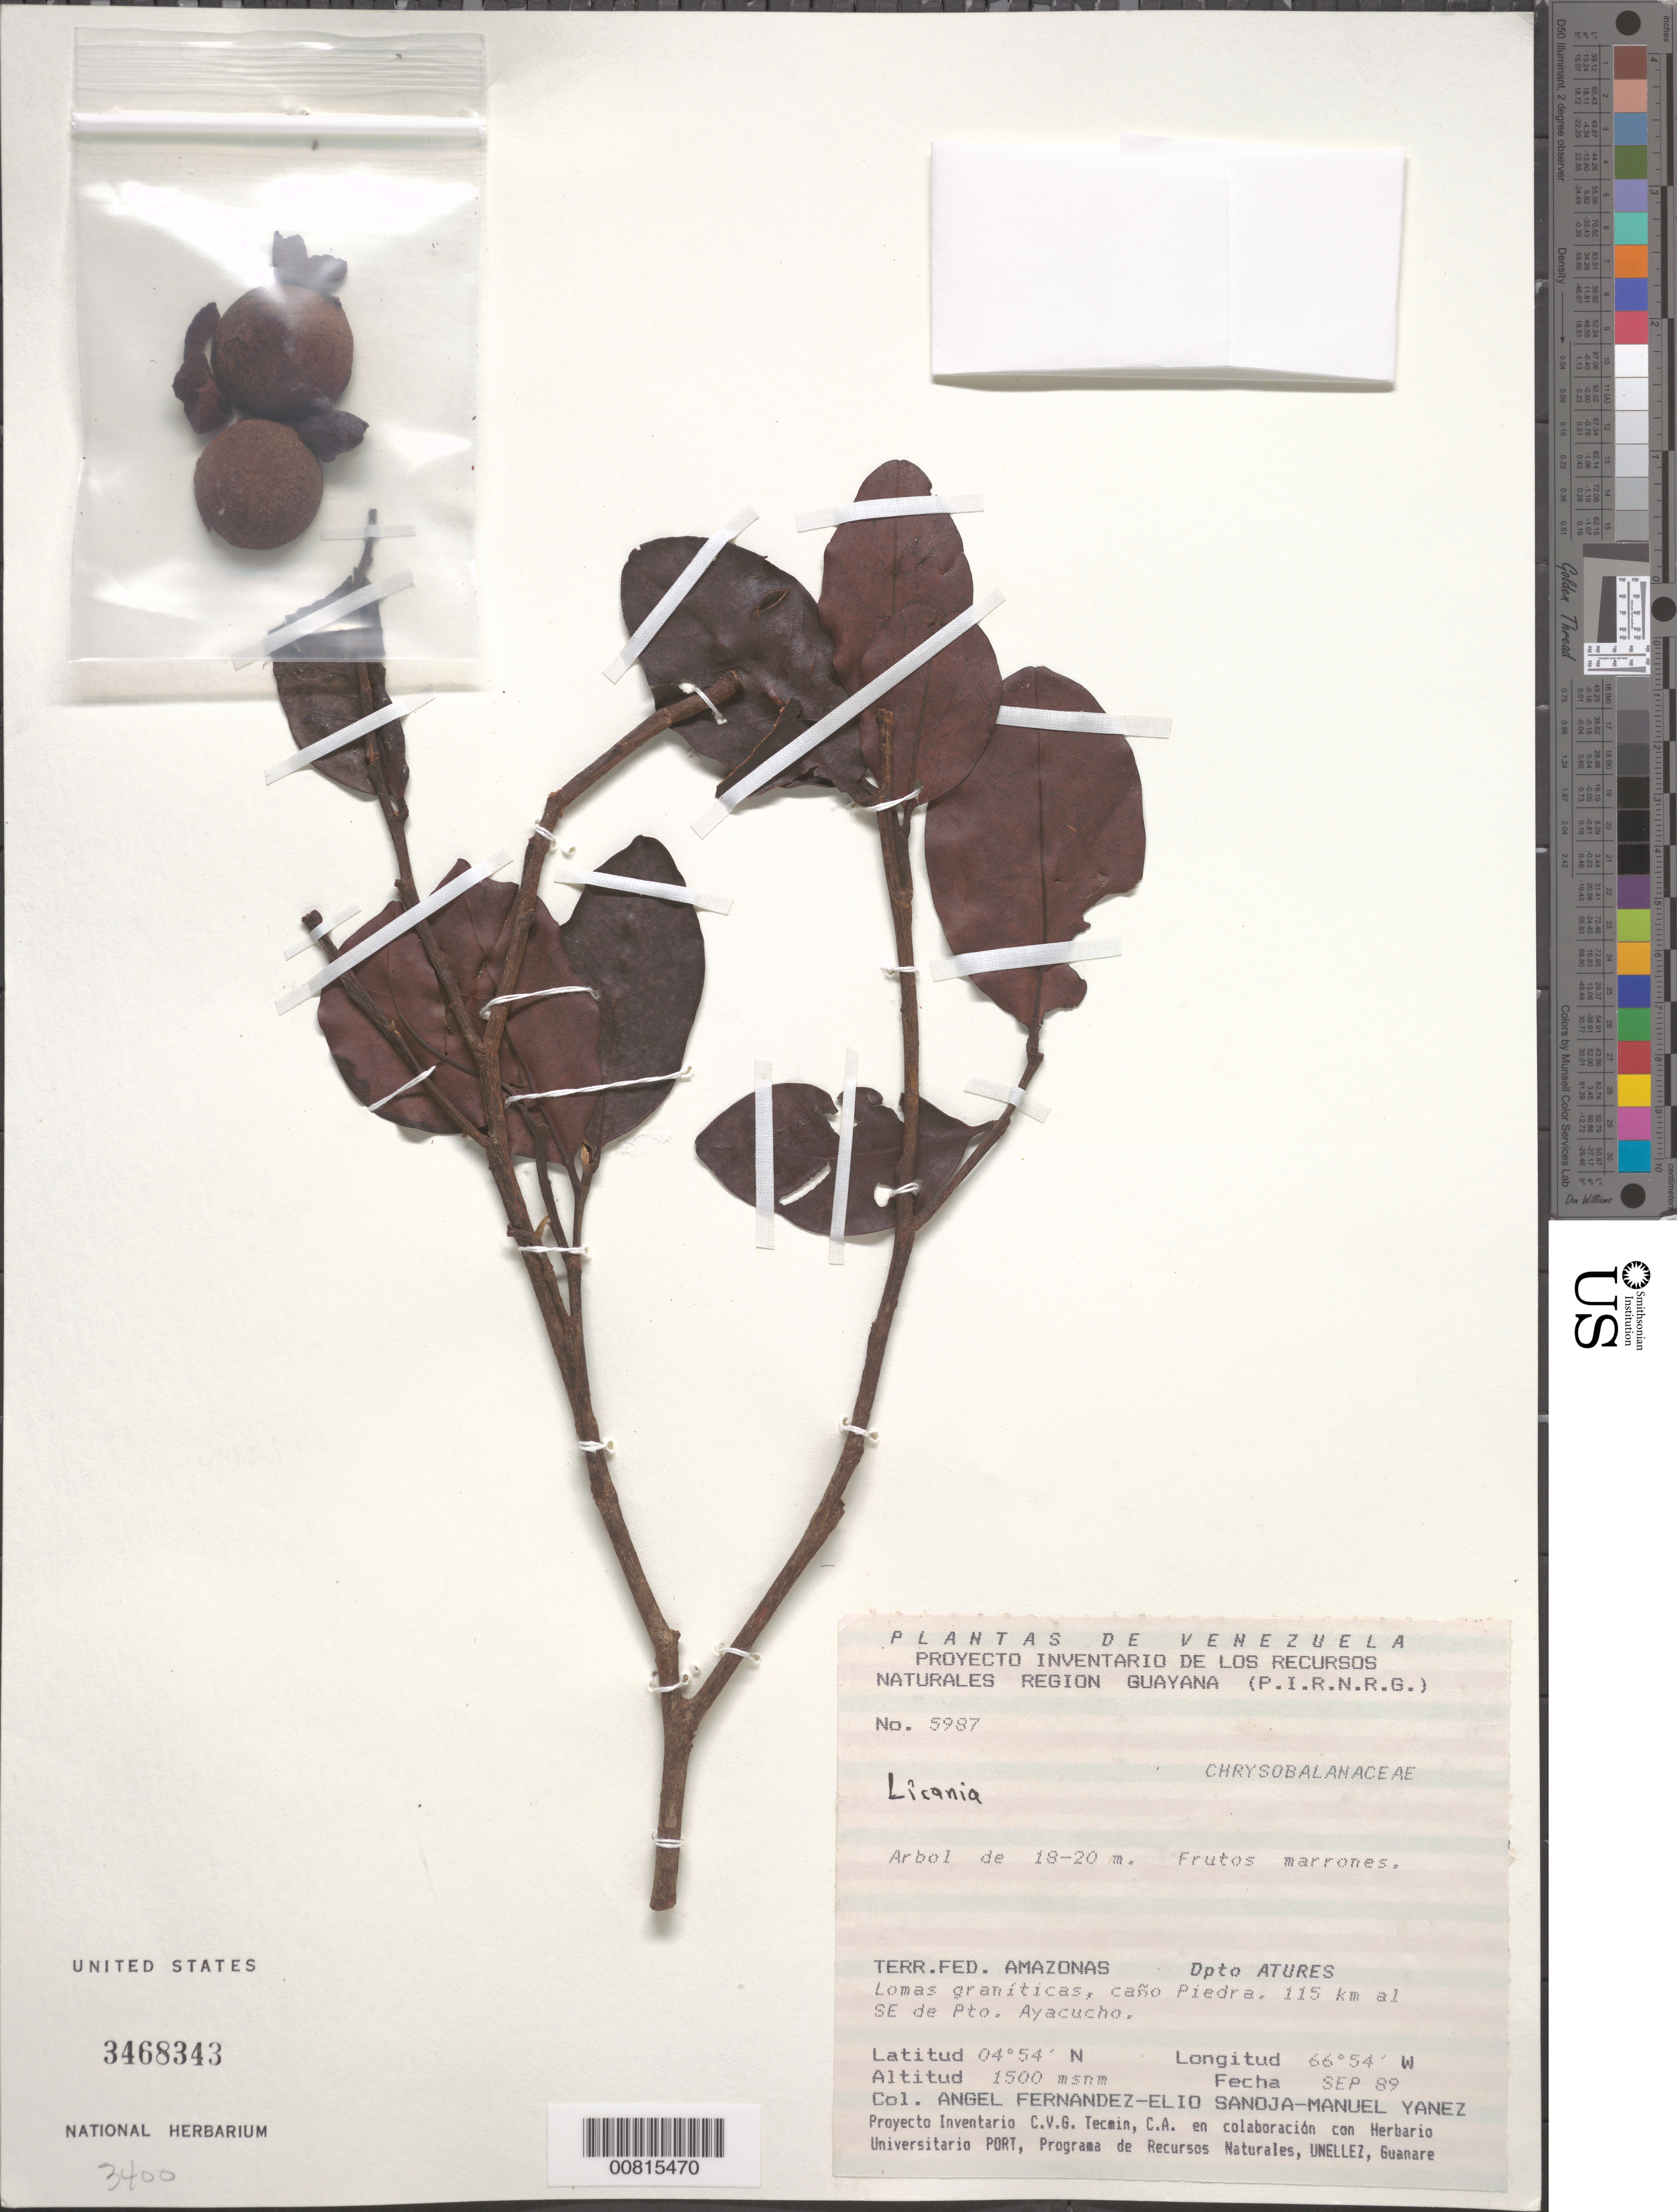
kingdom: Plantae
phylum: Tracheophyta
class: Magnoliopsida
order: Malpighiales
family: Chrysobalanaceae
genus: Licania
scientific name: Licania sp.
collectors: A. Fernández, E. Sanoja & M. Yanez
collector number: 5987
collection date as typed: Sep-89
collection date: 1989-09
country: Venezuela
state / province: Amazonas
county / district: Atures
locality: Caño Piedra, 115 km SE de Puerto Ayacucho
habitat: Lomas graníticas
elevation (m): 1500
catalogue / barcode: US 3468343